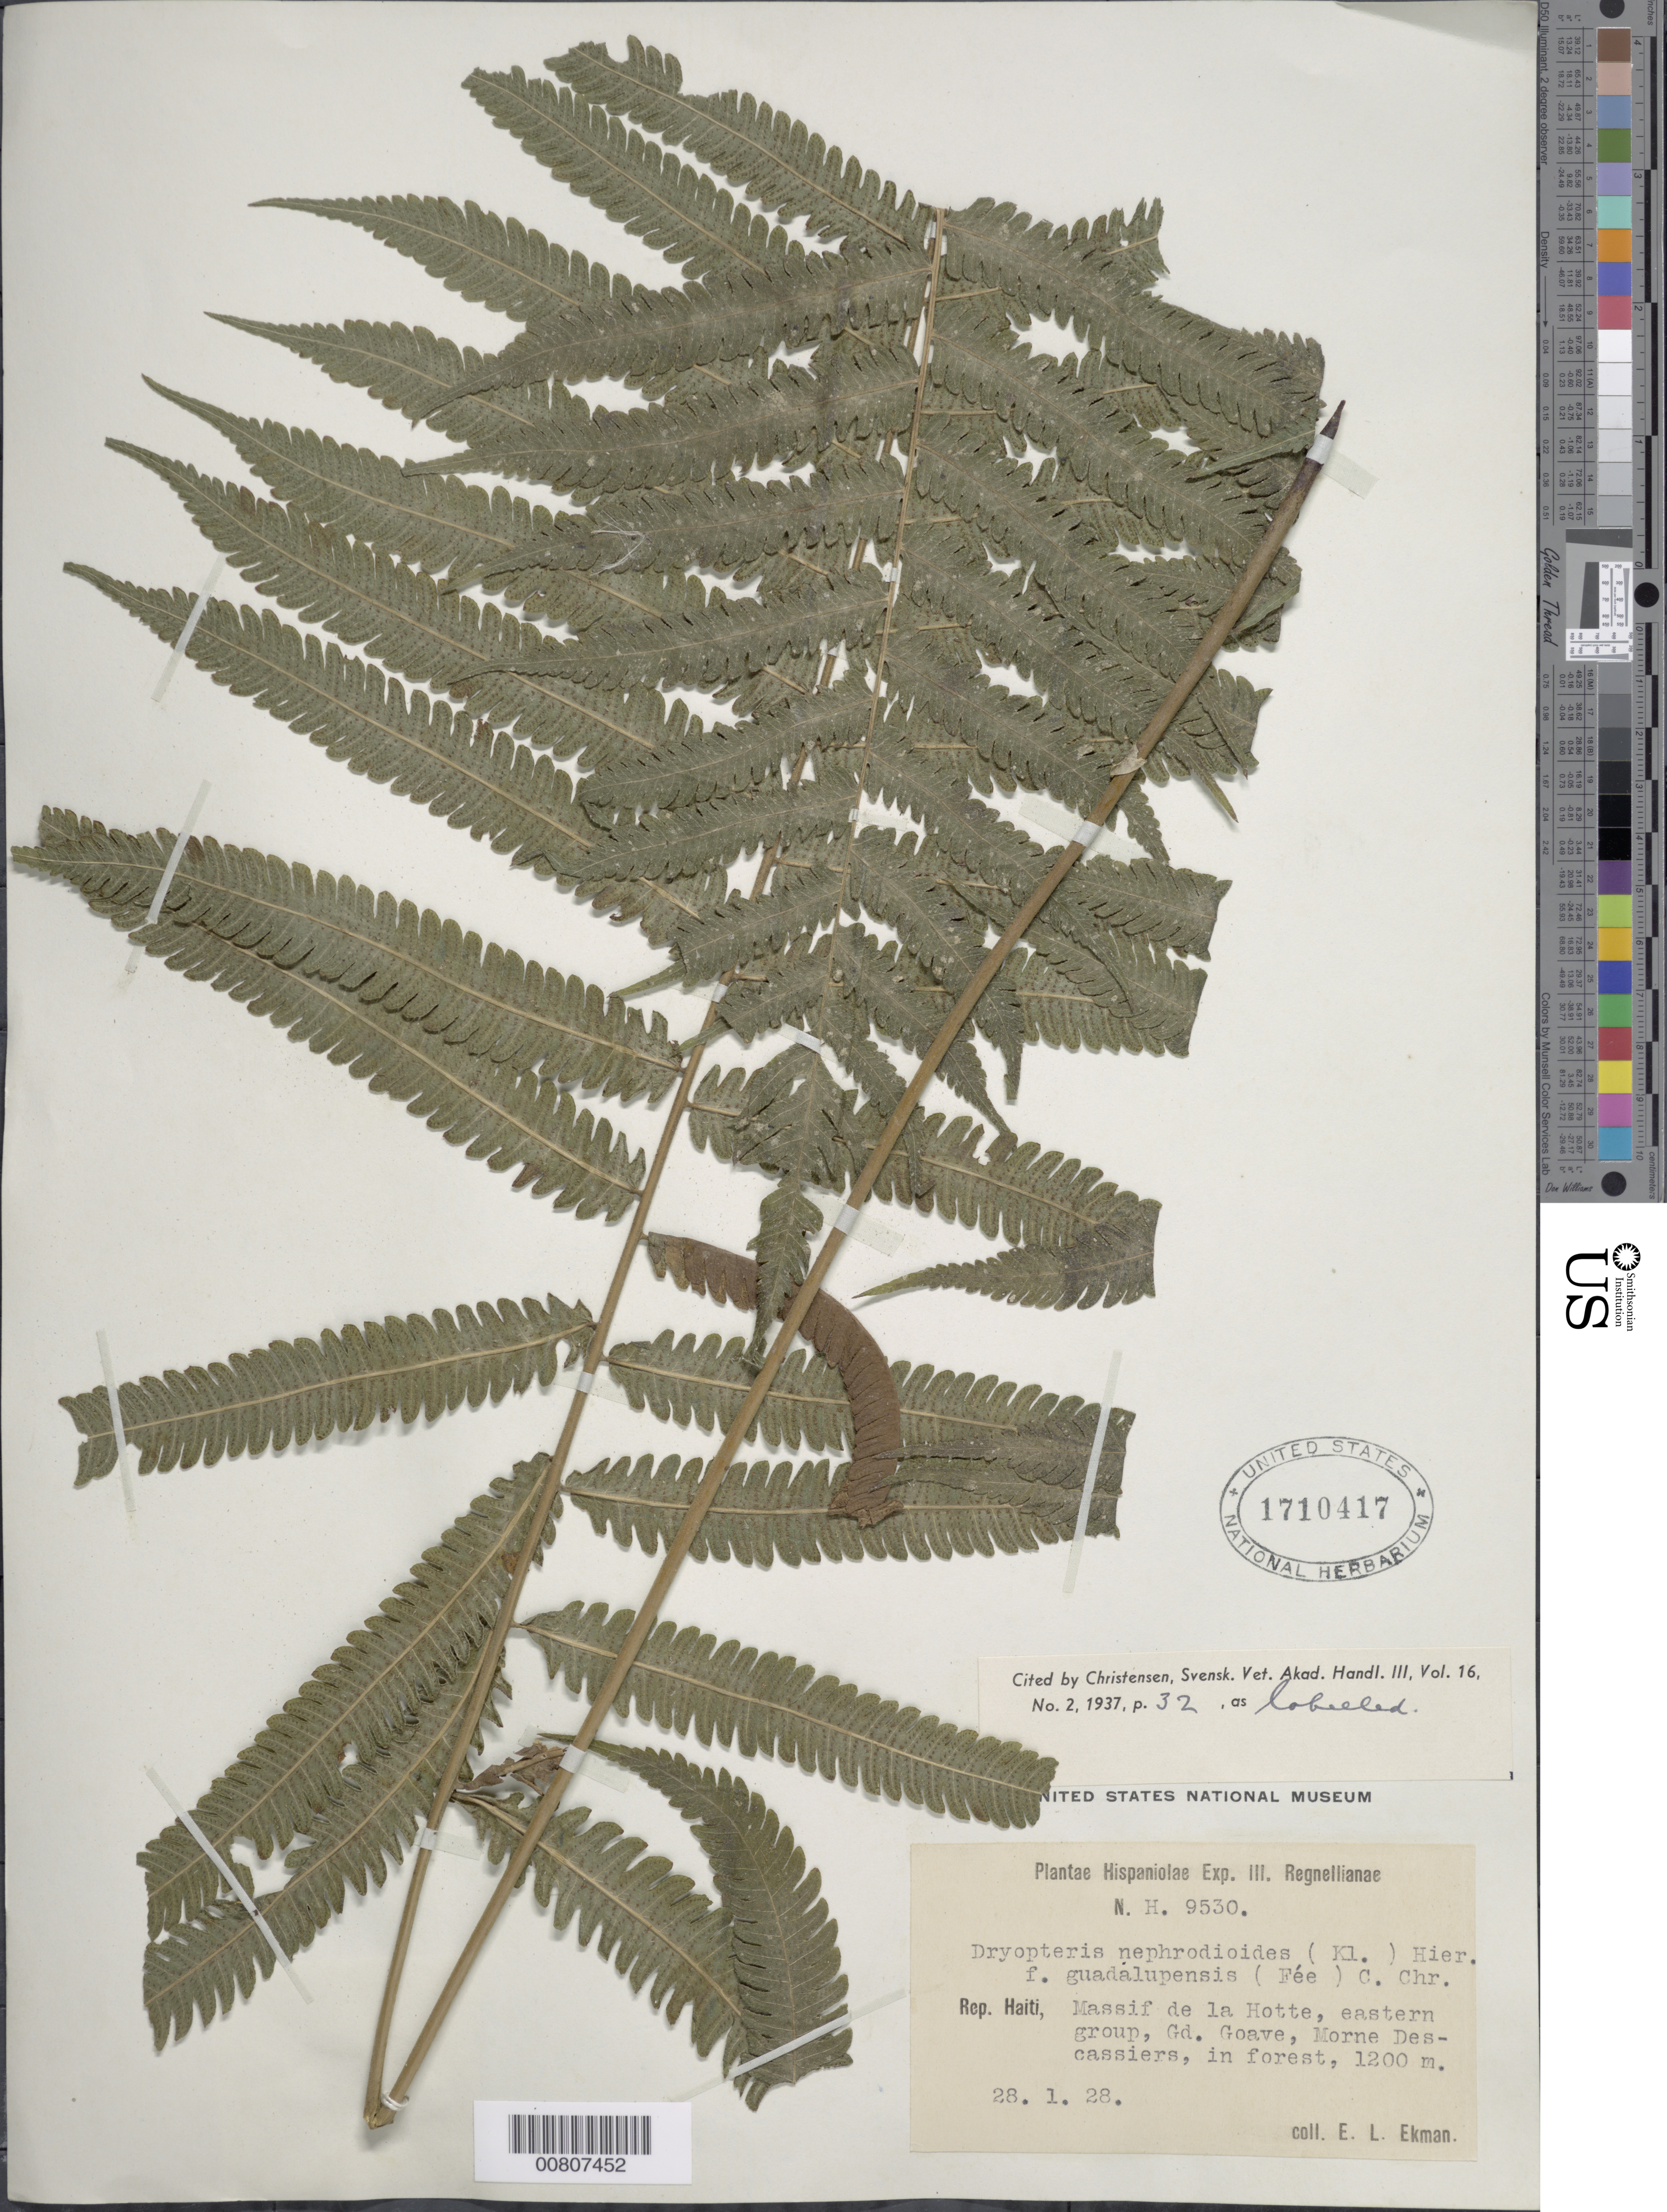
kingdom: Plantae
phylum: Tracheophyta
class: Polypodiopsida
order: Polypodiales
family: Thelypteridaceae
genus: Goniopteris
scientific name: Goniopteris nephrodioides (Klotzsch) comb. nov., ined 2015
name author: (Klotzsch)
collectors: E. L. Ekman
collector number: H 9530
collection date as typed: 28 Jan 1928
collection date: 1928-01-28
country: Haiti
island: Hispaniola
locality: Massif de la Hotte, eastern group, Gd. Goave, Morne Descassiers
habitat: Forest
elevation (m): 1200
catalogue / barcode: US 1710417